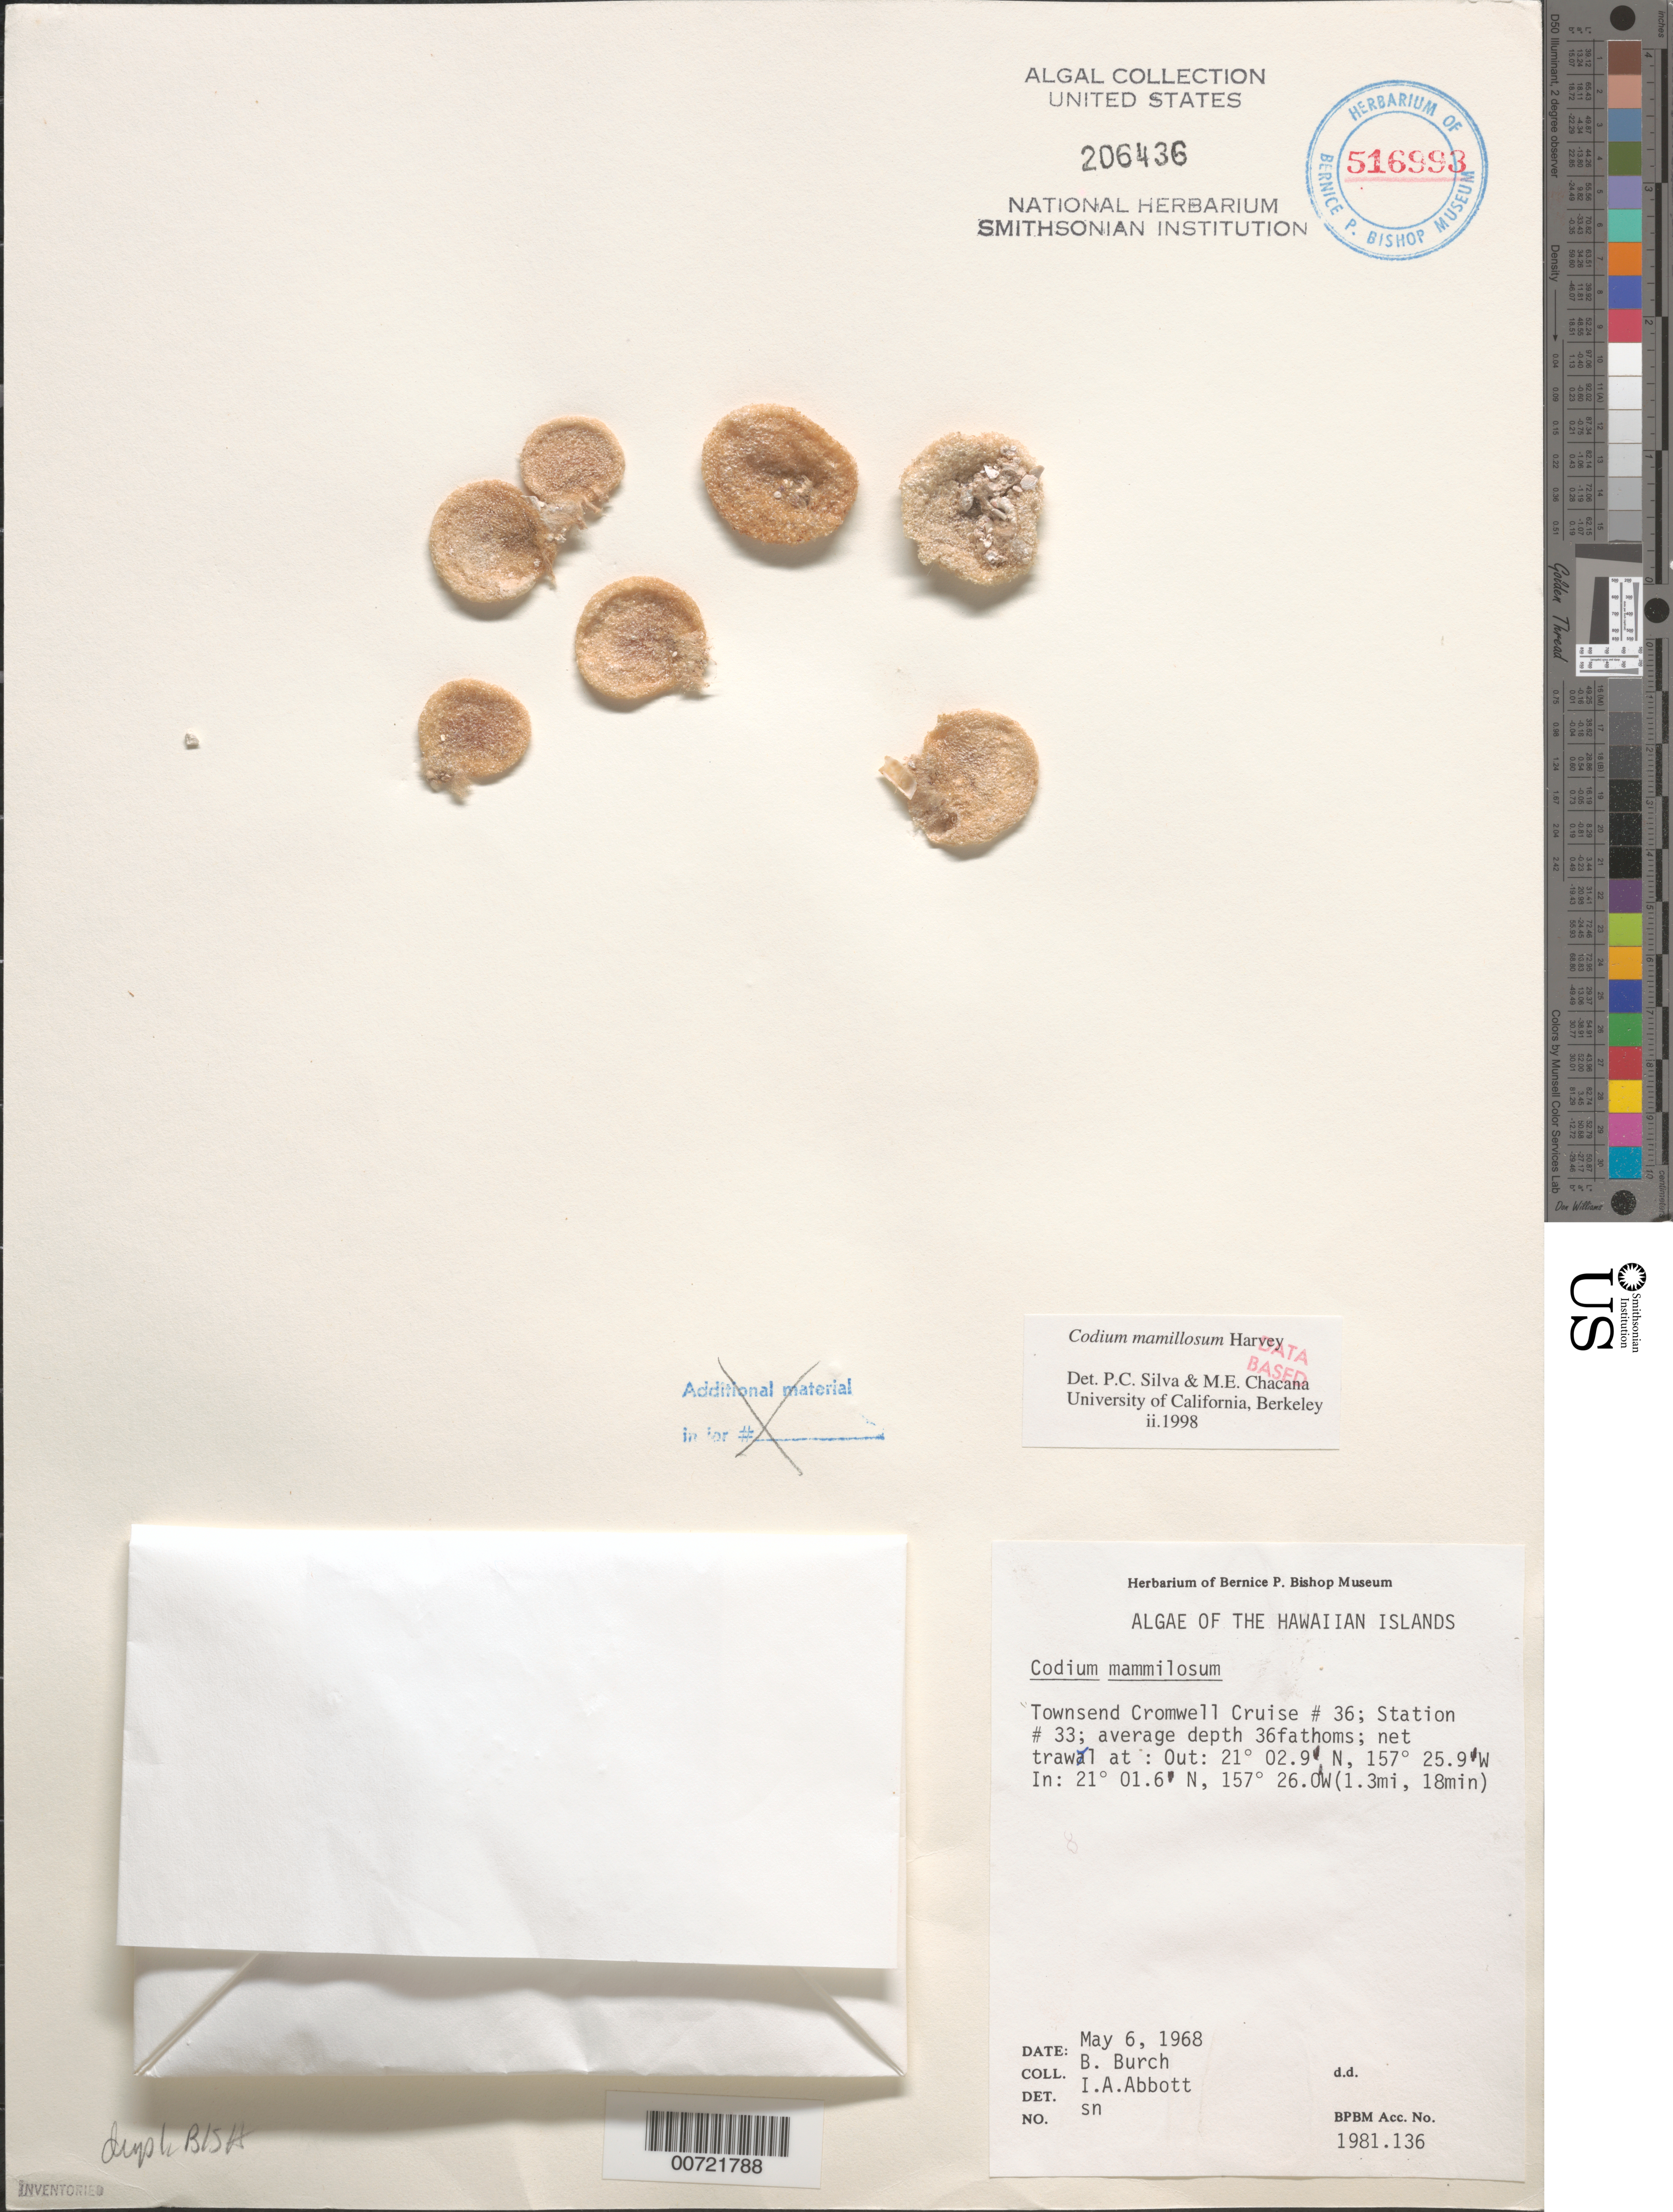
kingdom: Plantae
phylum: Chlorophyta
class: Ulvophyceae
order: Bryopsidales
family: Codiaceae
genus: Codium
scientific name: Codium mamillosum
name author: Harv.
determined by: Pedroche, F. F.; Silva, P. C.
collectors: B. Burch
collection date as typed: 06 May 1968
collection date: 1968-05-06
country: United States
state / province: Hawaii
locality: (Station 33 net trawl)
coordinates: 21 02.9' N; 21 01.6' N, 157 25.9' W; 157 26.0' W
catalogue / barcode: US 206436